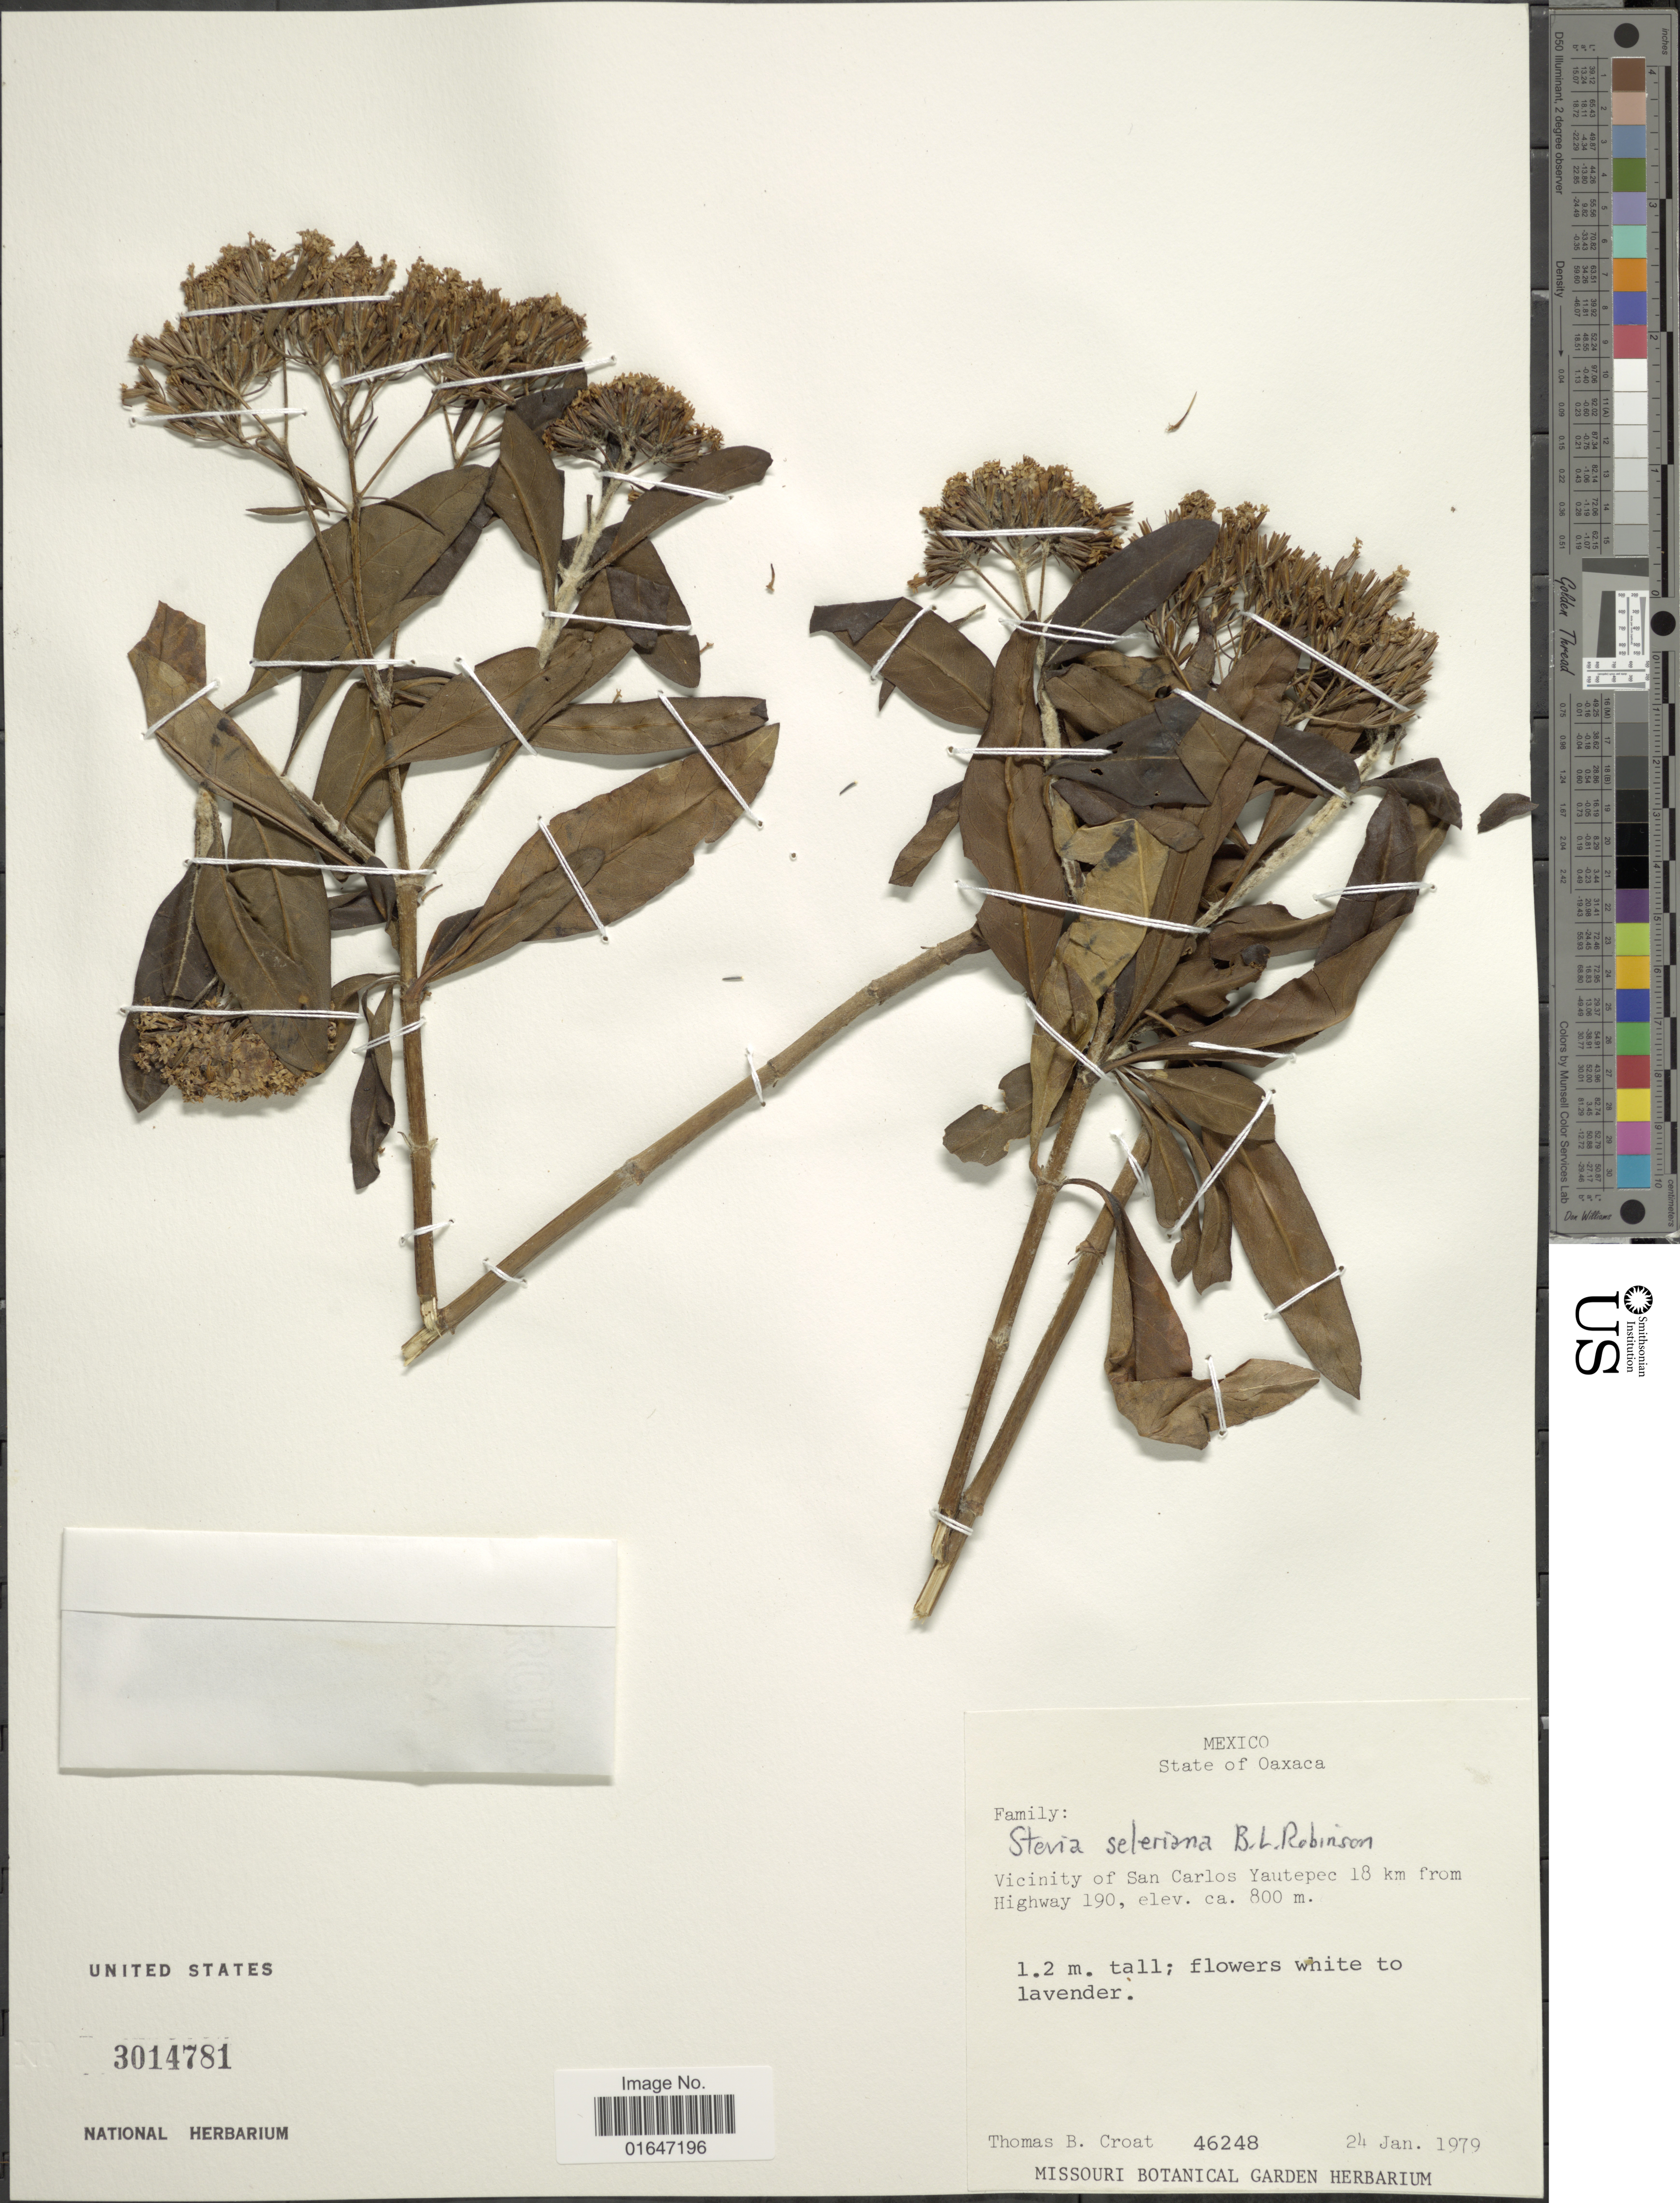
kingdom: Plantae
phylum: Tracheophyta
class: Magnoliopsida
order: Asterales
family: Asteraceae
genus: Stevia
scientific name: Stevia seleriana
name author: B.L. Rob.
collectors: T. B. Croat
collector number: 46248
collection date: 1979-01-24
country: Mexico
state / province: Oaxaca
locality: State of Oaxaca, Vicinity Of San Carlos Yautepec 18 km from Highway 190.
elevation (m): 800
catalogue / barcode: US 3014781